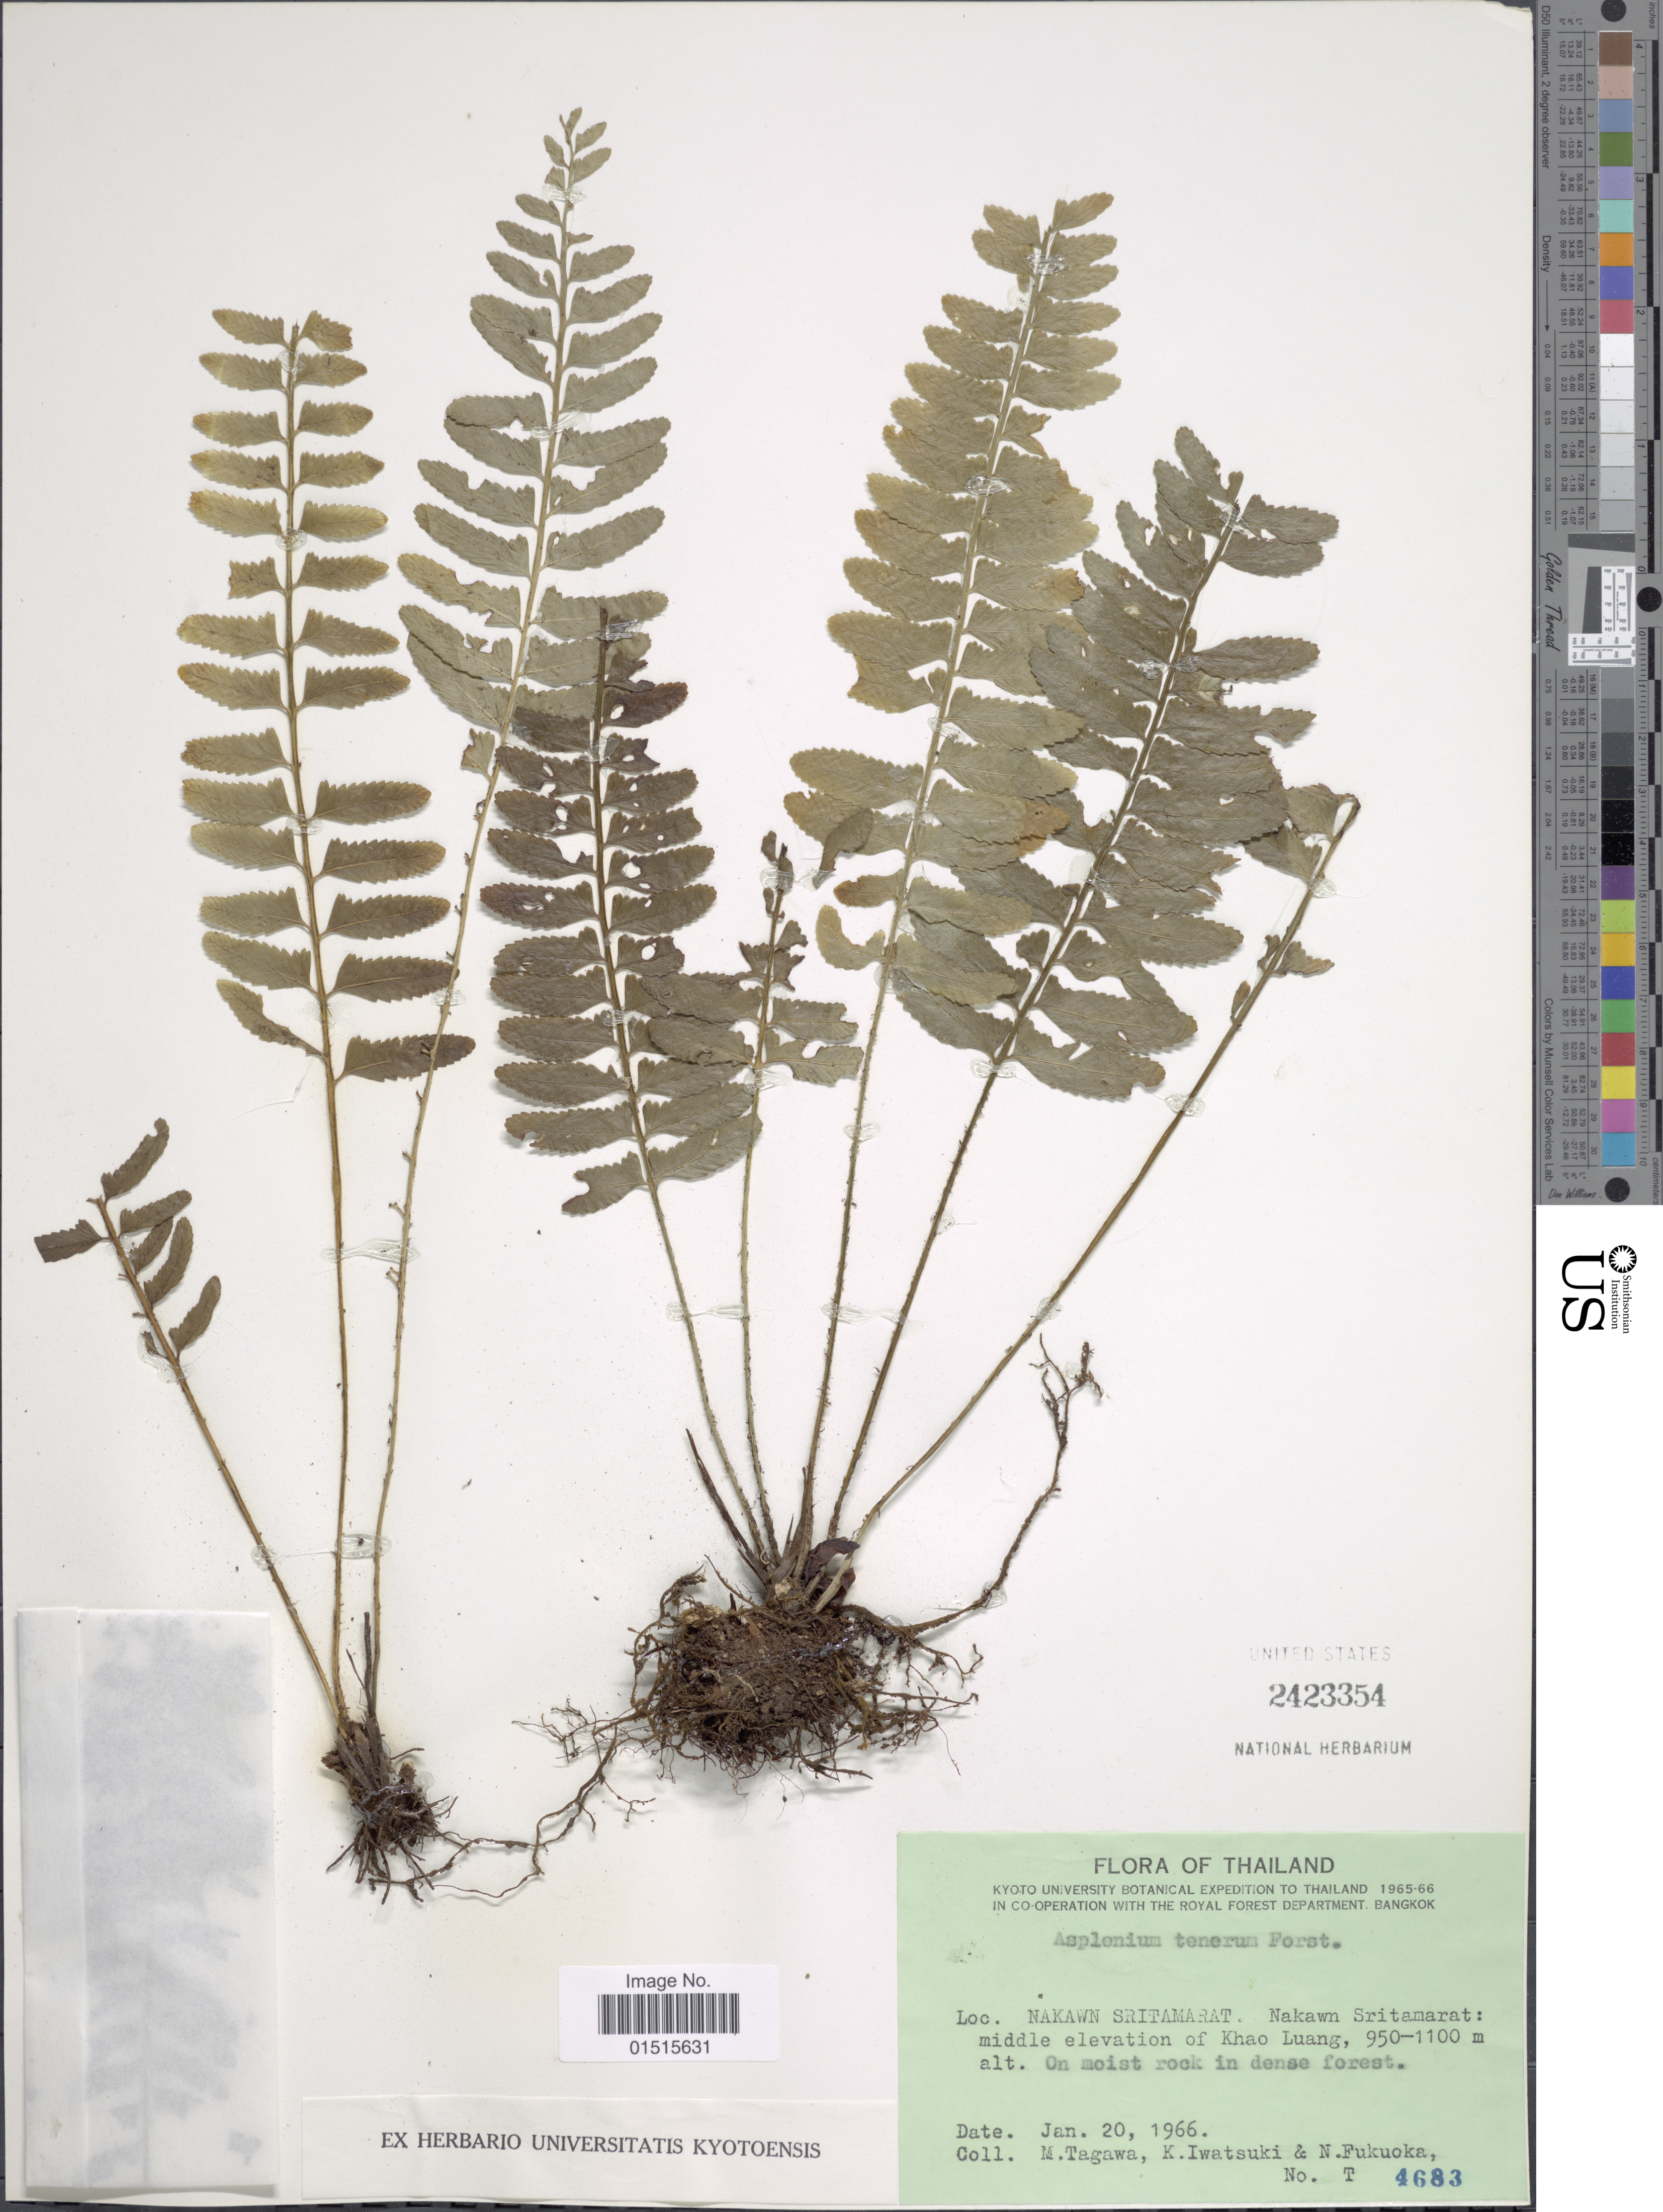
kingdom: Plantae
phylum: Tracheophyta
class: Polypodiopsida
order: Polypodiales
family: Aspleniaceae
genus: Asplenium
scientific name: Asplenium tenerum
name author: G. Forst.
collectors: M. Tagawa, K. Iwatsuki & N. Fukuoka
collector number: T4683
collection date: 1966-01-20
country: Thailand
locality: Nakawn Sritamarat: middle elevation of Khao Luang, on moist rock in dense forest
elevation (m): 950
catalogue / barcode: US 2423354